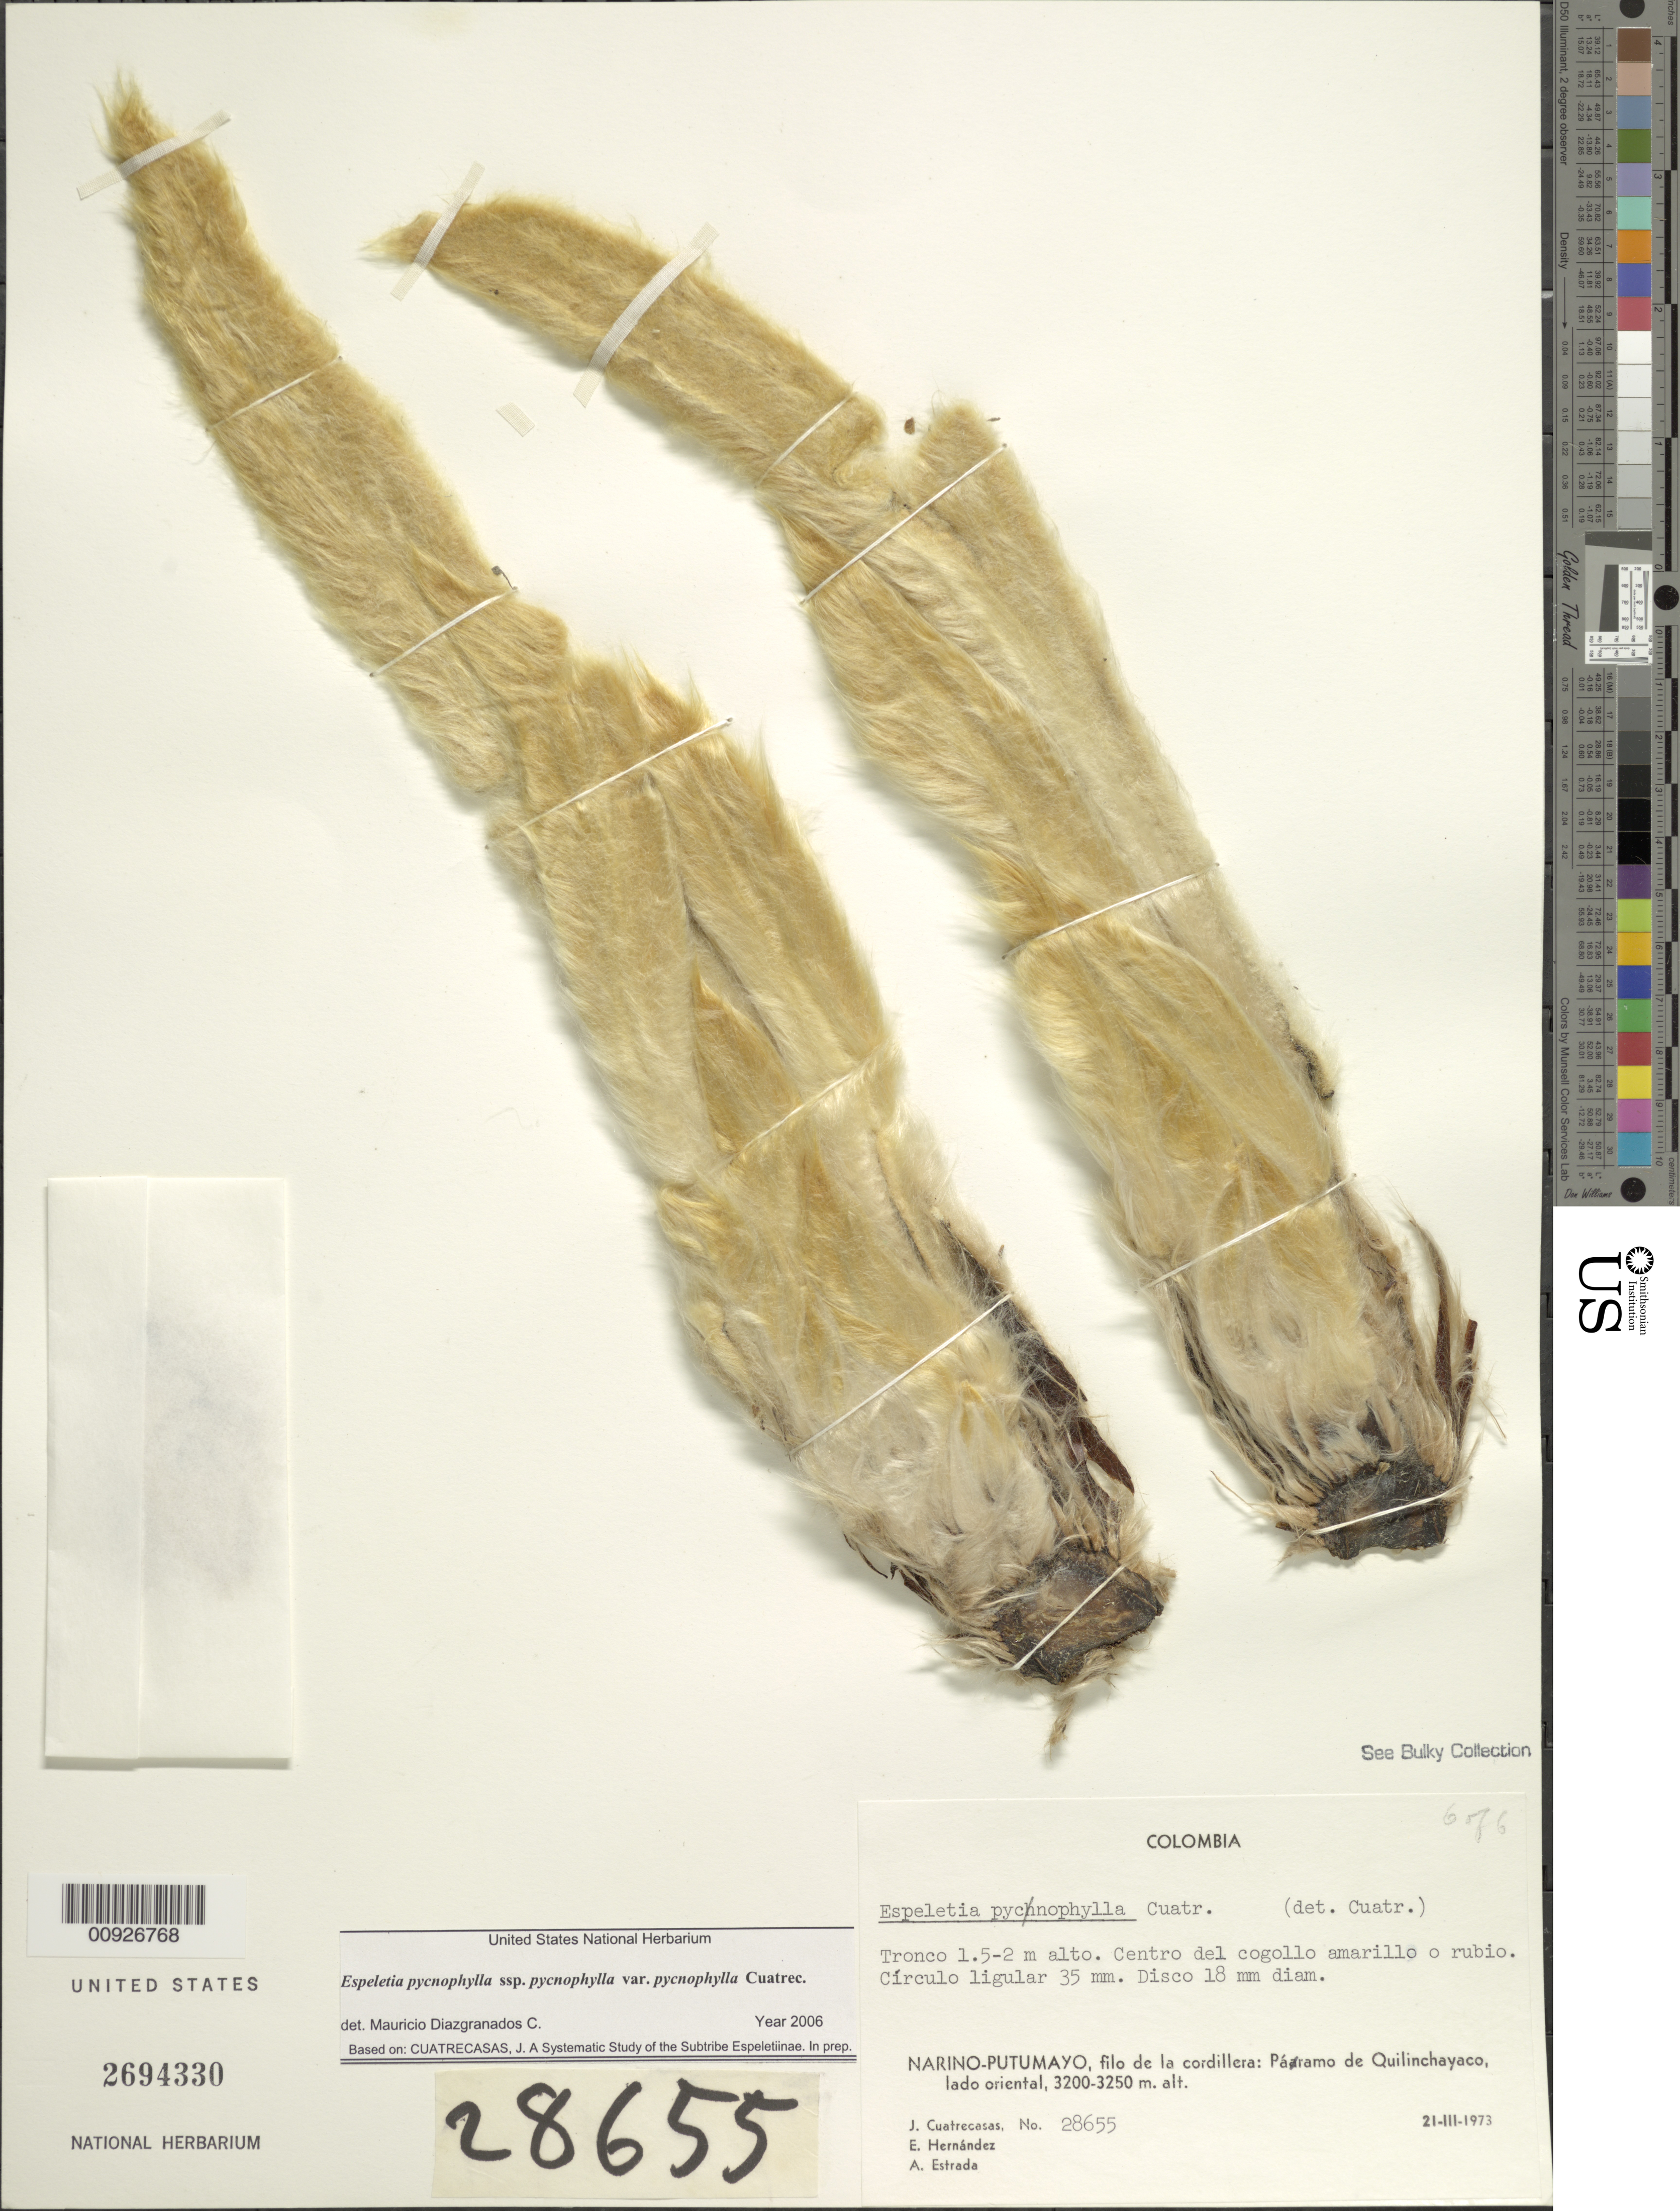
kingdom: Plantae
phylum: Tracheophyta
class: Magnoliopsida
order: Asterales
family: Asteraceae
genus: Espeletia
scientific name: Espeletia pycnophylla var. pycnophylla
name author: Cuatrec.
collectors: J. Cuatrecasas, E. Hernández & A. Estrada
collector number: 28655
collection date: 1973-03-21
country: Colombia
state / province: Putumayo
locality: Paramo de Quilinchayaco. Filo de La Cordillera, Páramo de Quilinchayaco, Lado Occidental.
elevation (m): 3200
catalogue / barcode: US 2694330